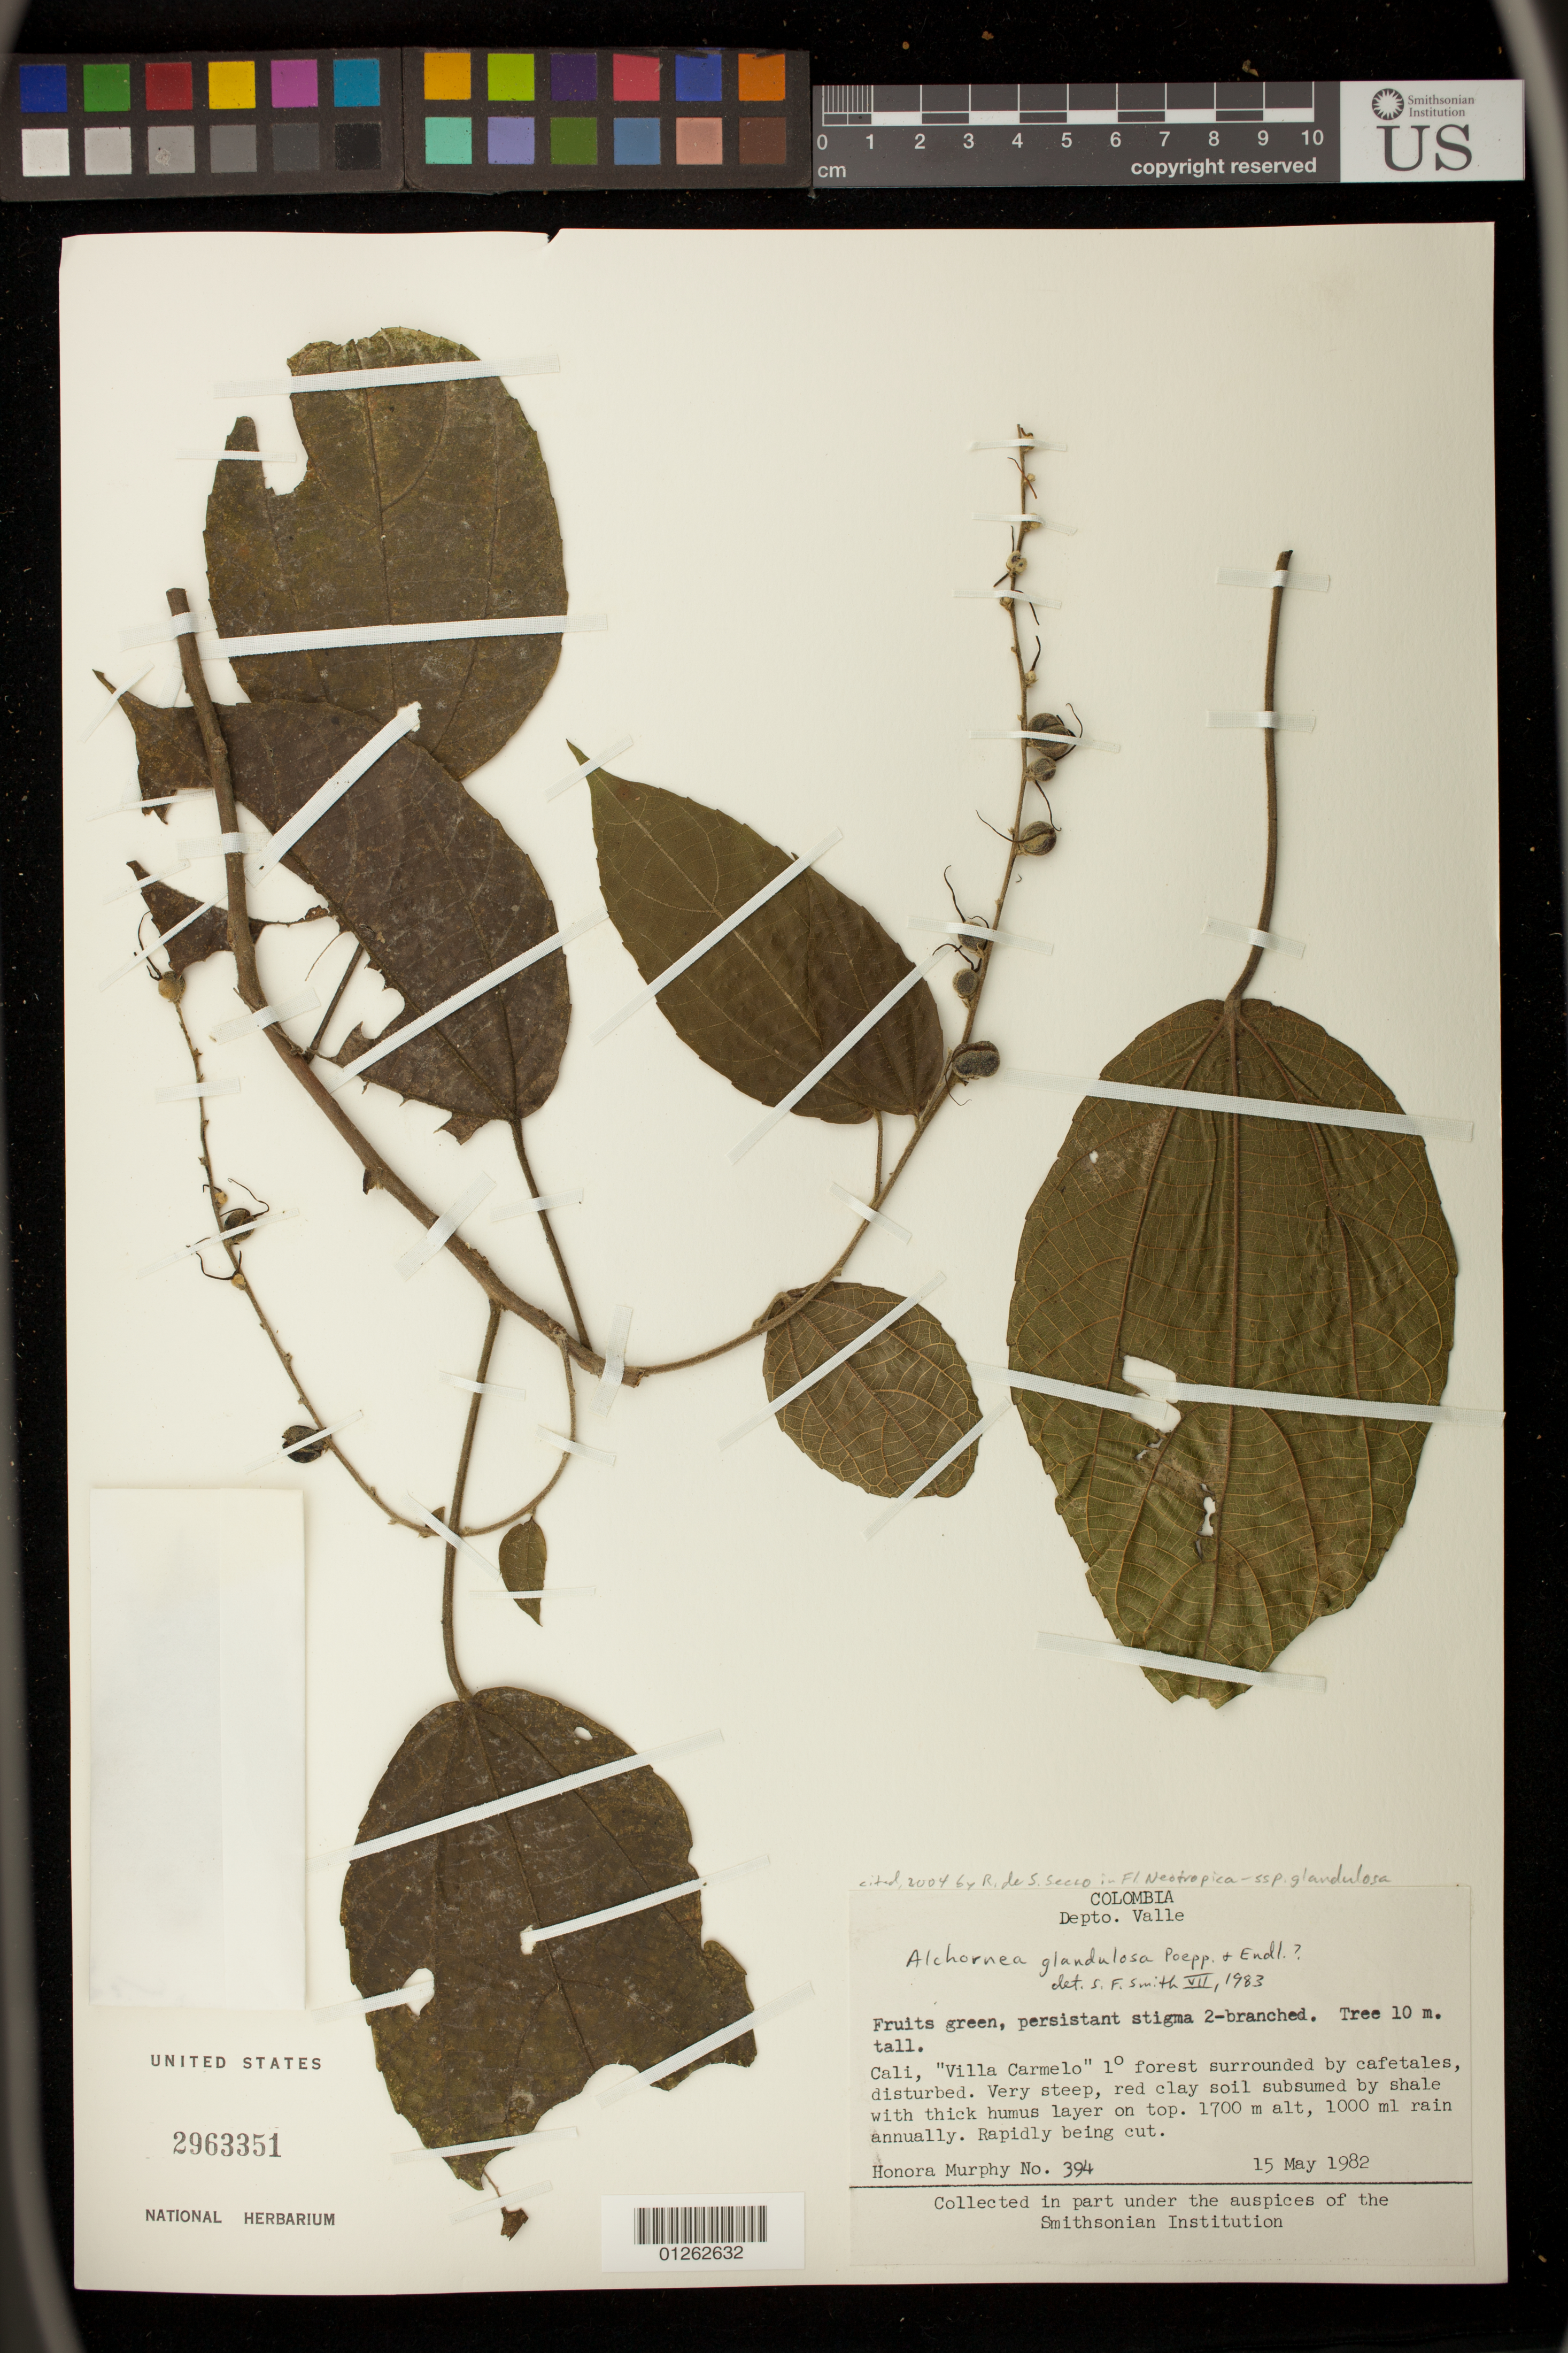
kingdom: Plantae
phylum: Tracheophyta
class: Magnoliopsida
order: Malpighiales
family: Euphorbiaceae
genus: Alchornea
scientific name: Alchornea glandulosa subsp. glandulosa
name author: Poepp.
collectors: H. Murphy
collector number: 394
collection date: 1982-05-15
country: Colombia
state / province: Valle del Cauca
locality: Dpto. Valle. Cali, "Villa Carmelo".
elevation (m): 1700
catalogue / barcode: US 2963351